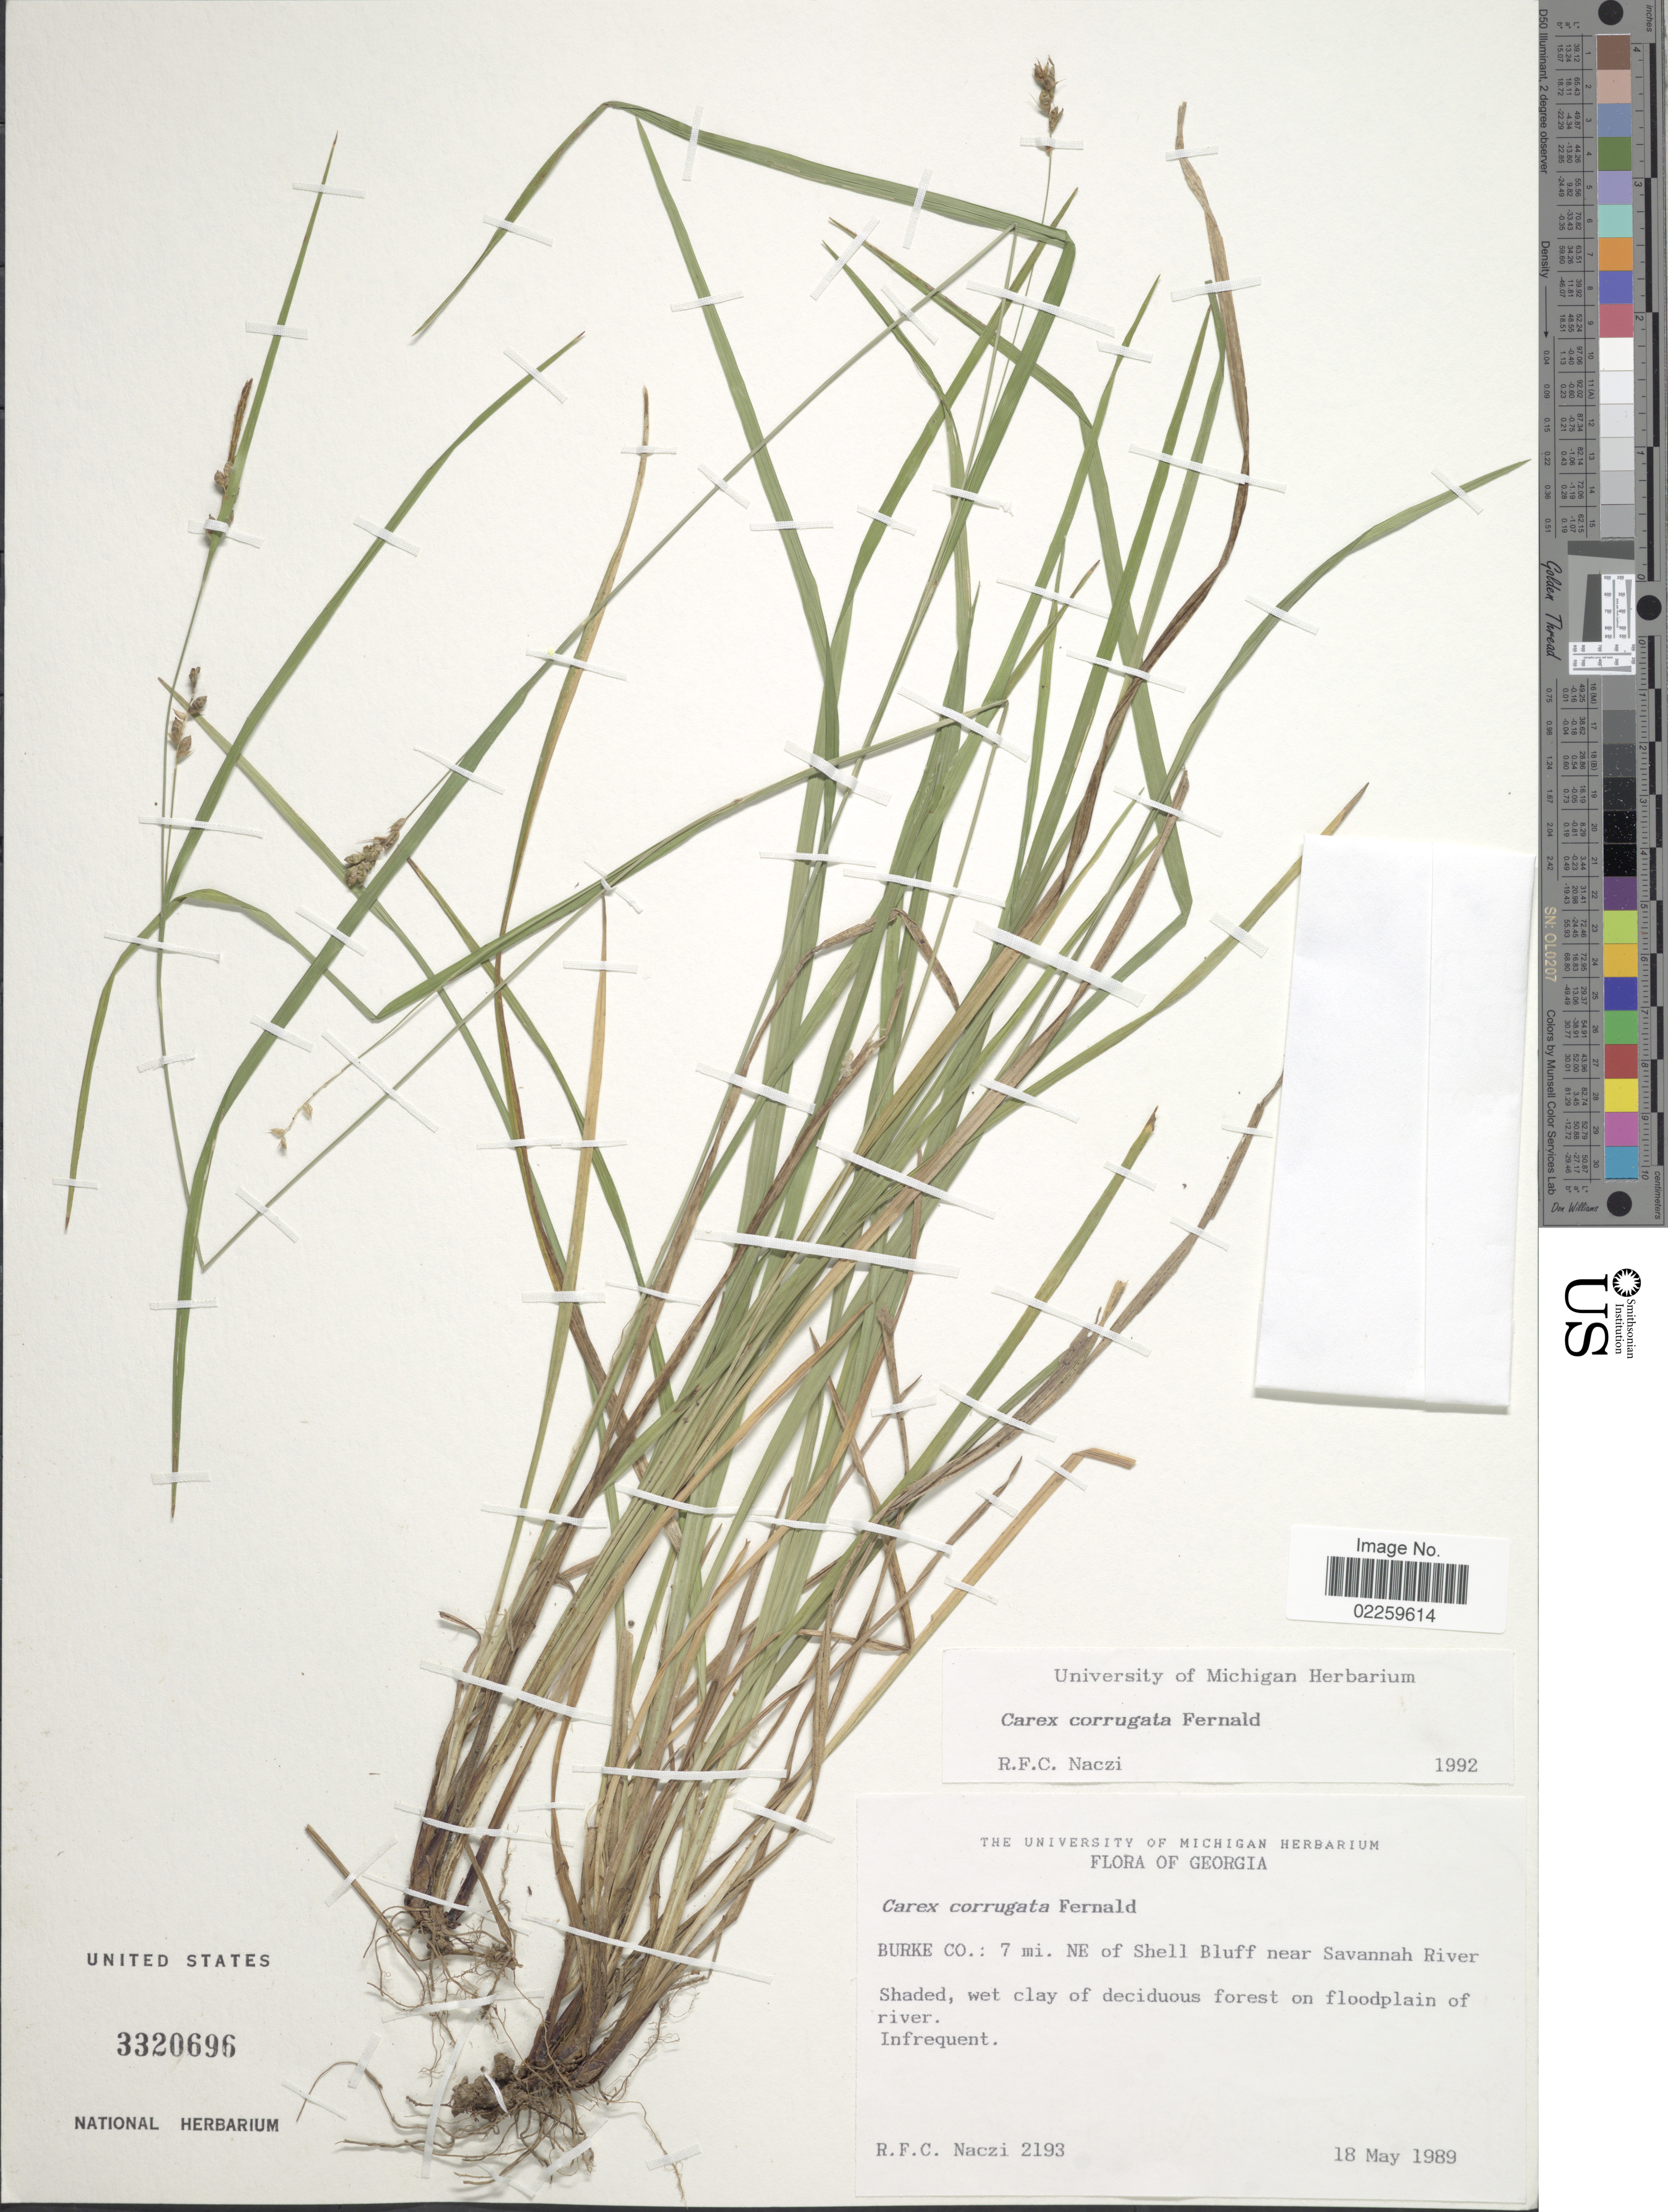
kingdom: Plantae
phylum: Tracheophyta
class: Liliopsida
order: Poales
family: Cyperaceae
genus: Carex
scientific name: Carex corrugata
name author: Fernald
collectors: R. F. C. Naczi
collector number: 2193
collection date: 1989-05-18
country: United States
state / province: Georgia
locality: Georgia, Burke Co.: 7 mi. NE of Shell Bluff near Savannah River.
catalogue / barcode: US 3320696